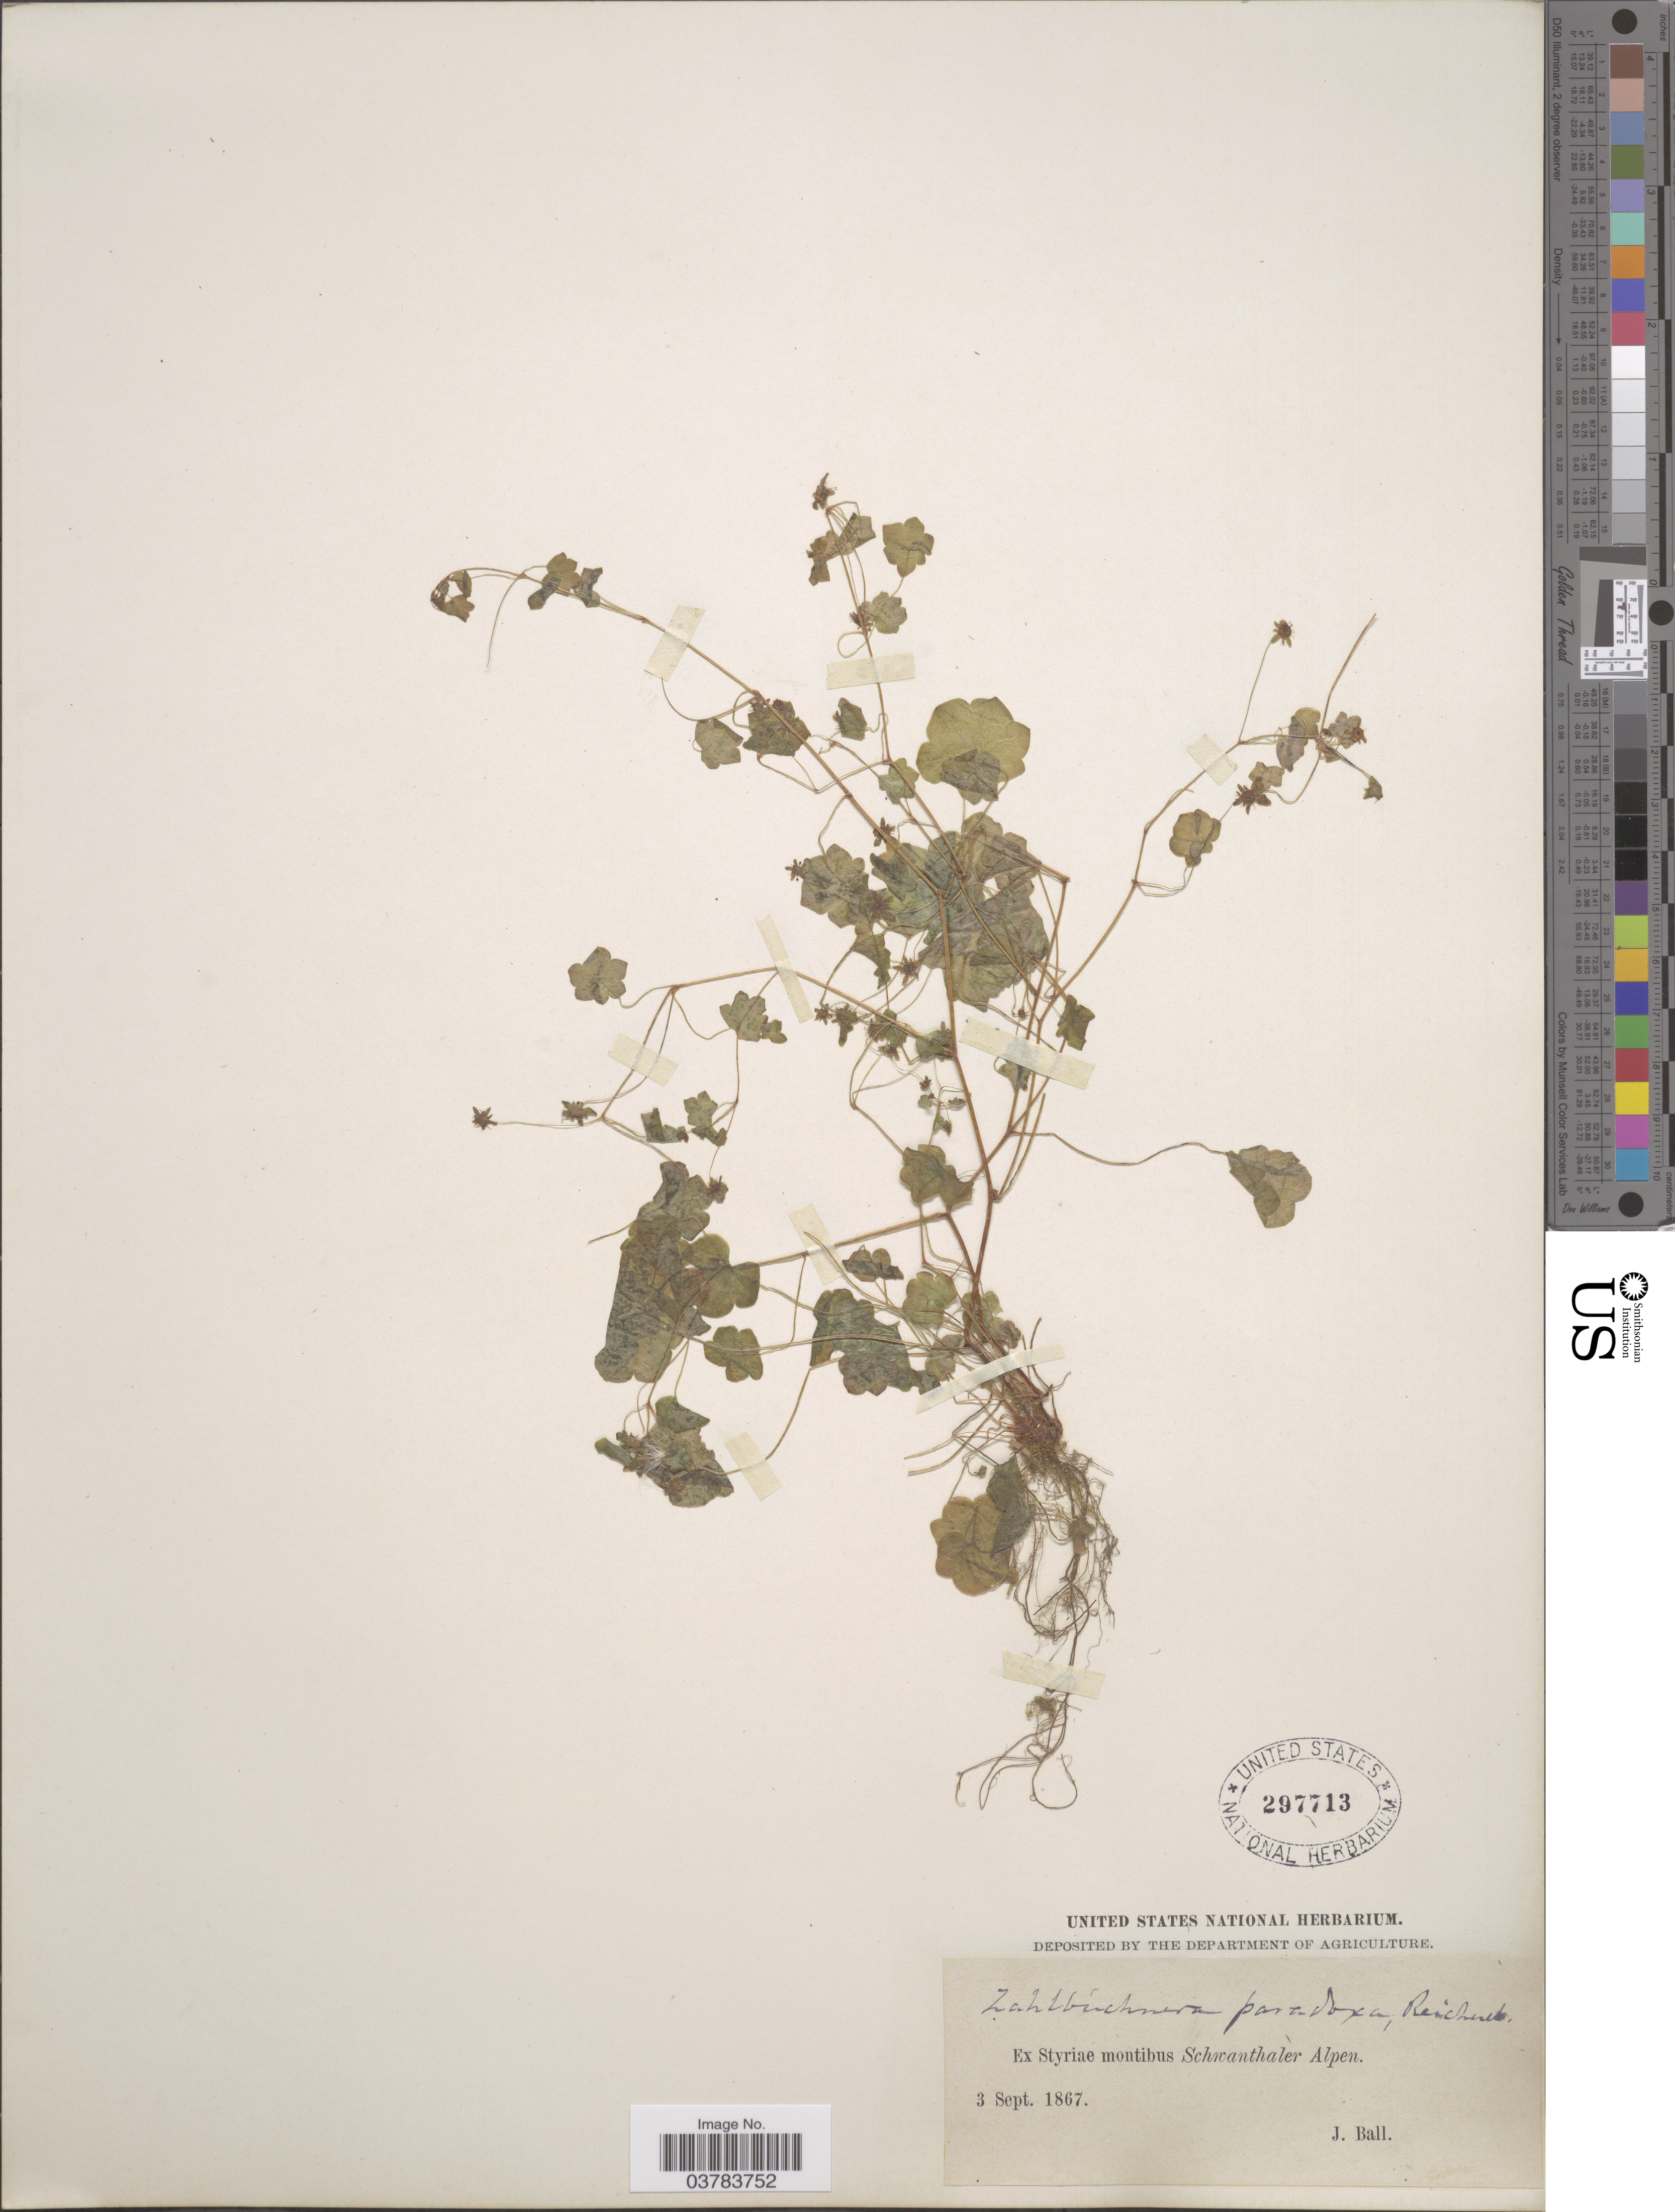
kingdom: Plantae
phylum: Tracheophyta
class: Magnoliopsida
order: Saxifragales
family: Saxifragaceae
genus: Saxifraga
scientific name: Saxifraga paradoxa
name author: Sternb.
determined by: Strong, Mark T., (BOT), Smithsonian Institution - National Museum of Natural History (UNITED STATES)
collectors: J. Ball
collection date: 1867-09-03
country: Austria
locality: Styriae montibus Schwanthaler Alpen.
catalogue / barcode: US 297713